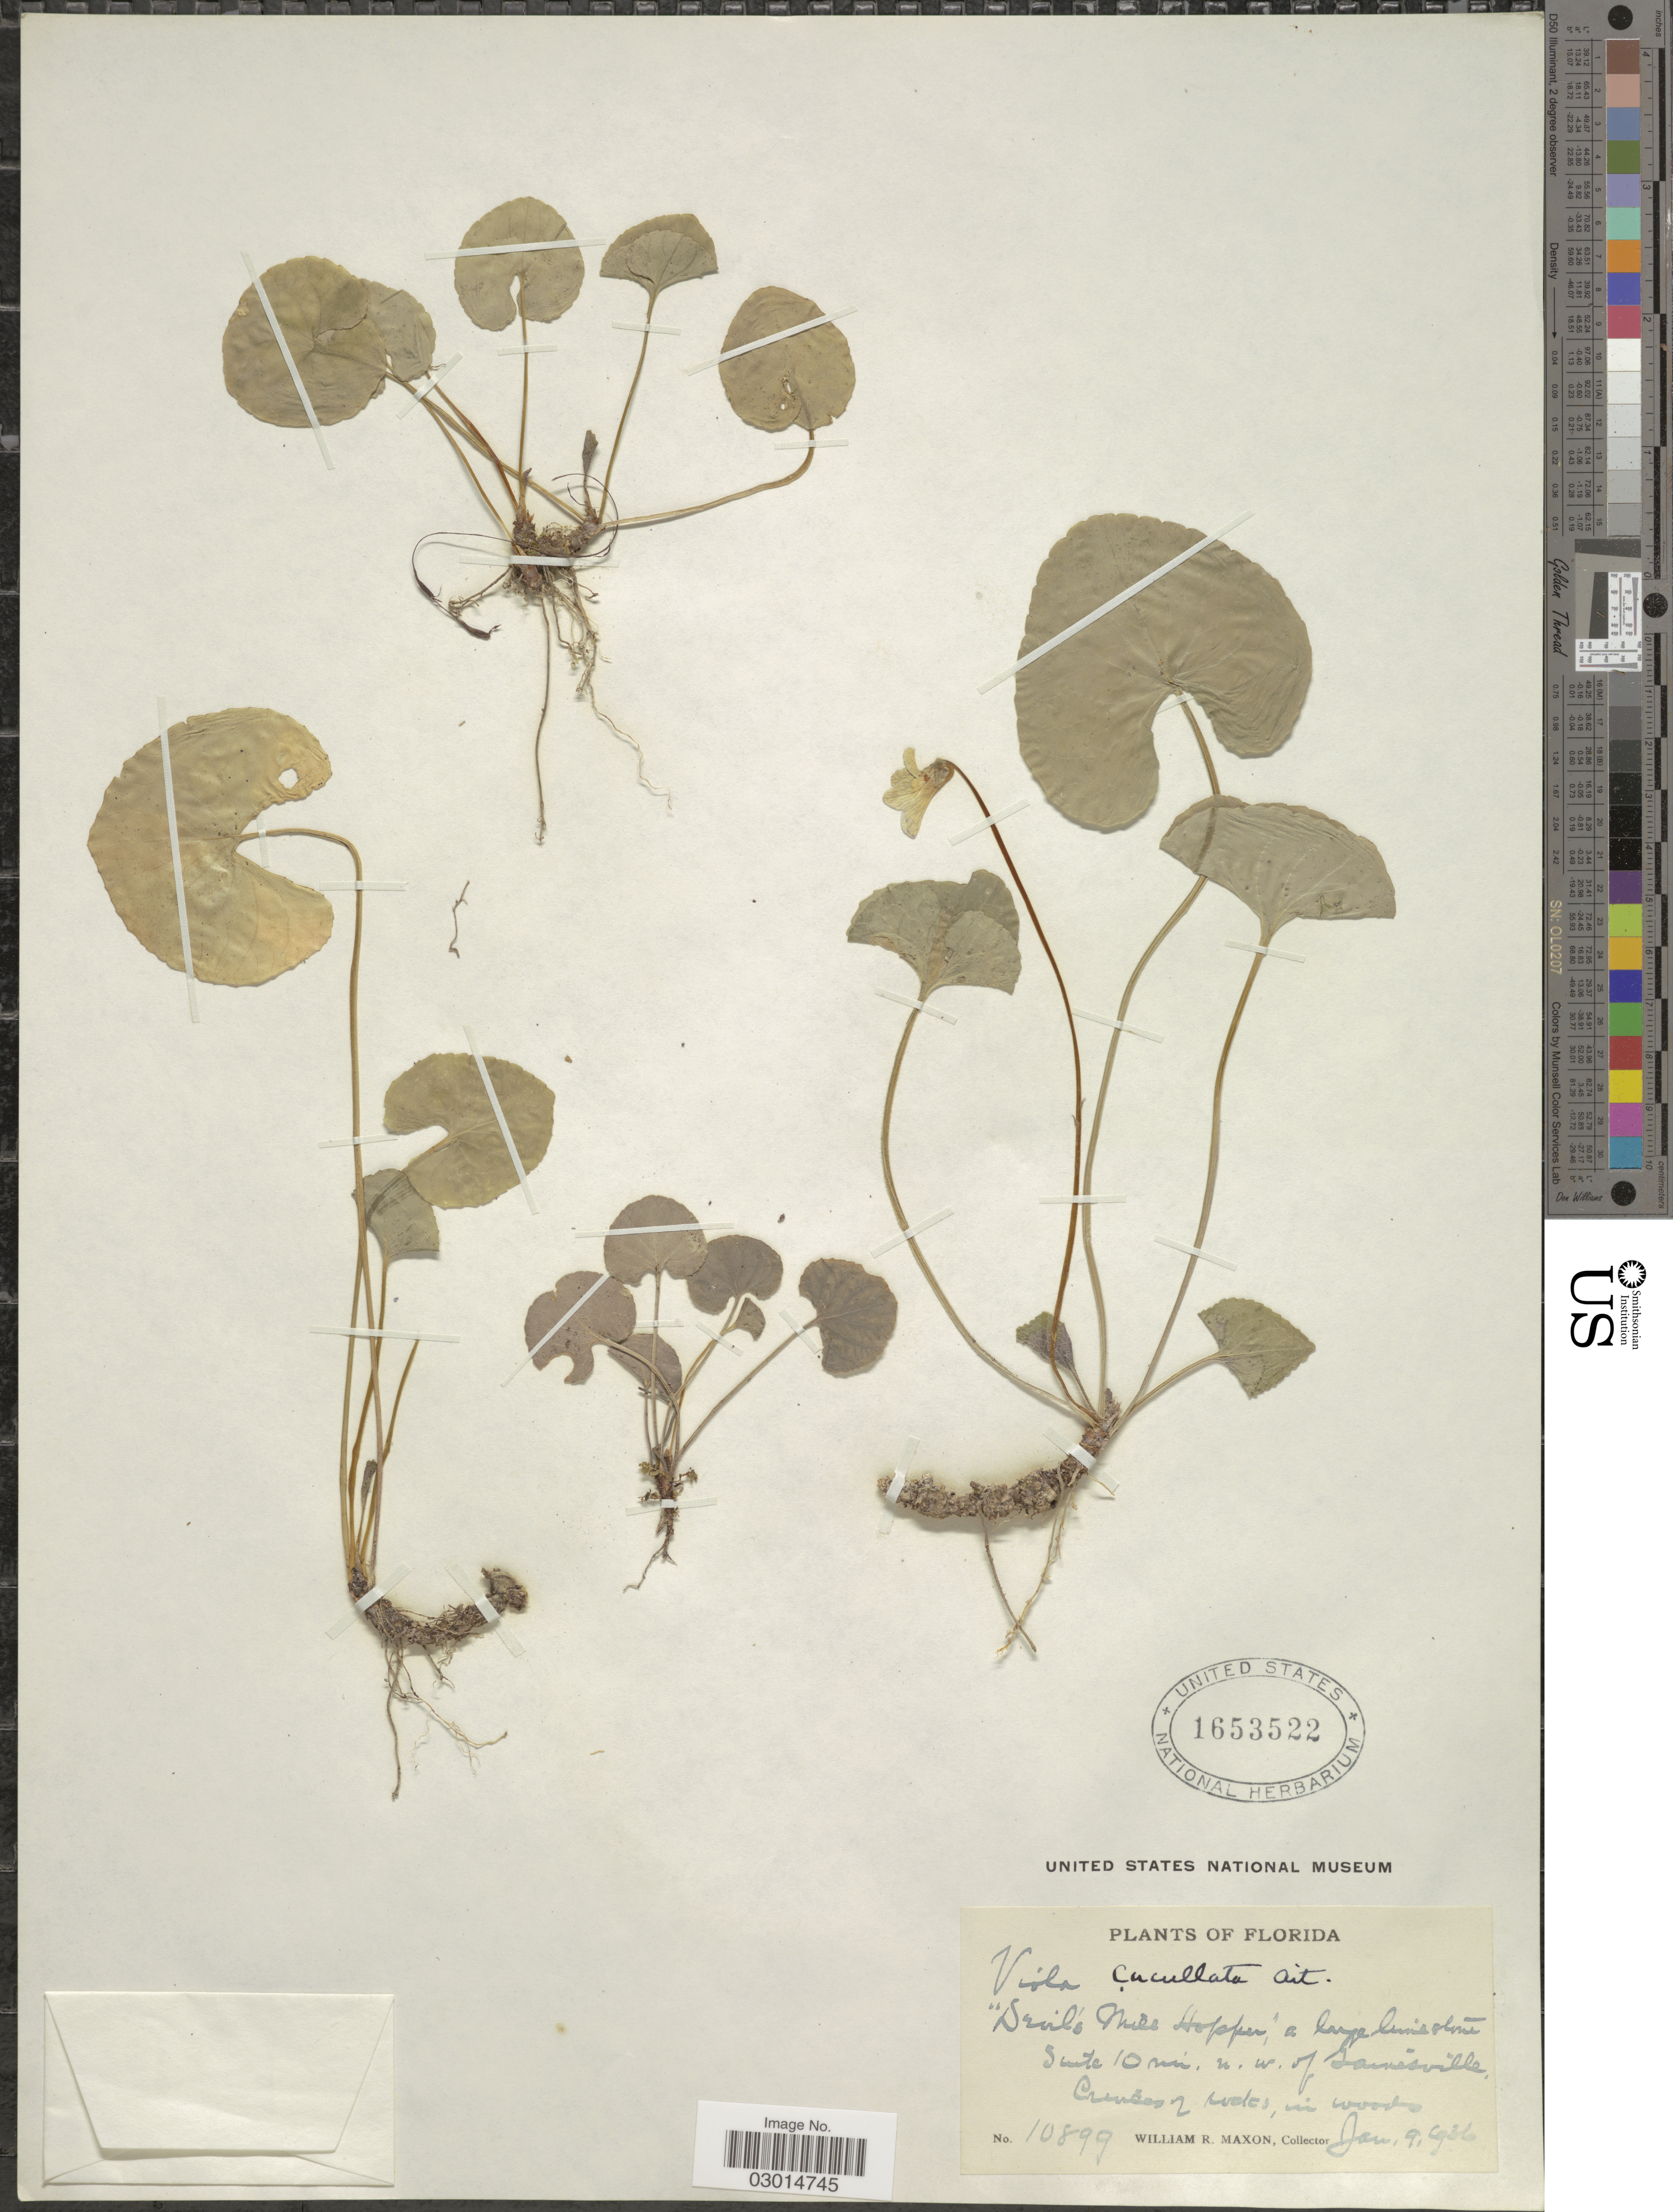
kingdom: Plantae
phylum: Tracheophyta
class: Magnoliopsida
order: Malpighiales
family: Violaceae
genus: Viola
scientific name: Viola cucullata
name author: Aiton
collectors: W. R. Maxon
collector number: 10899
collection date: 1936-01-09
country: United States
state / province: Florida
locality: Devil's Mile Hopper,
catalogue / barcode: US 1653522